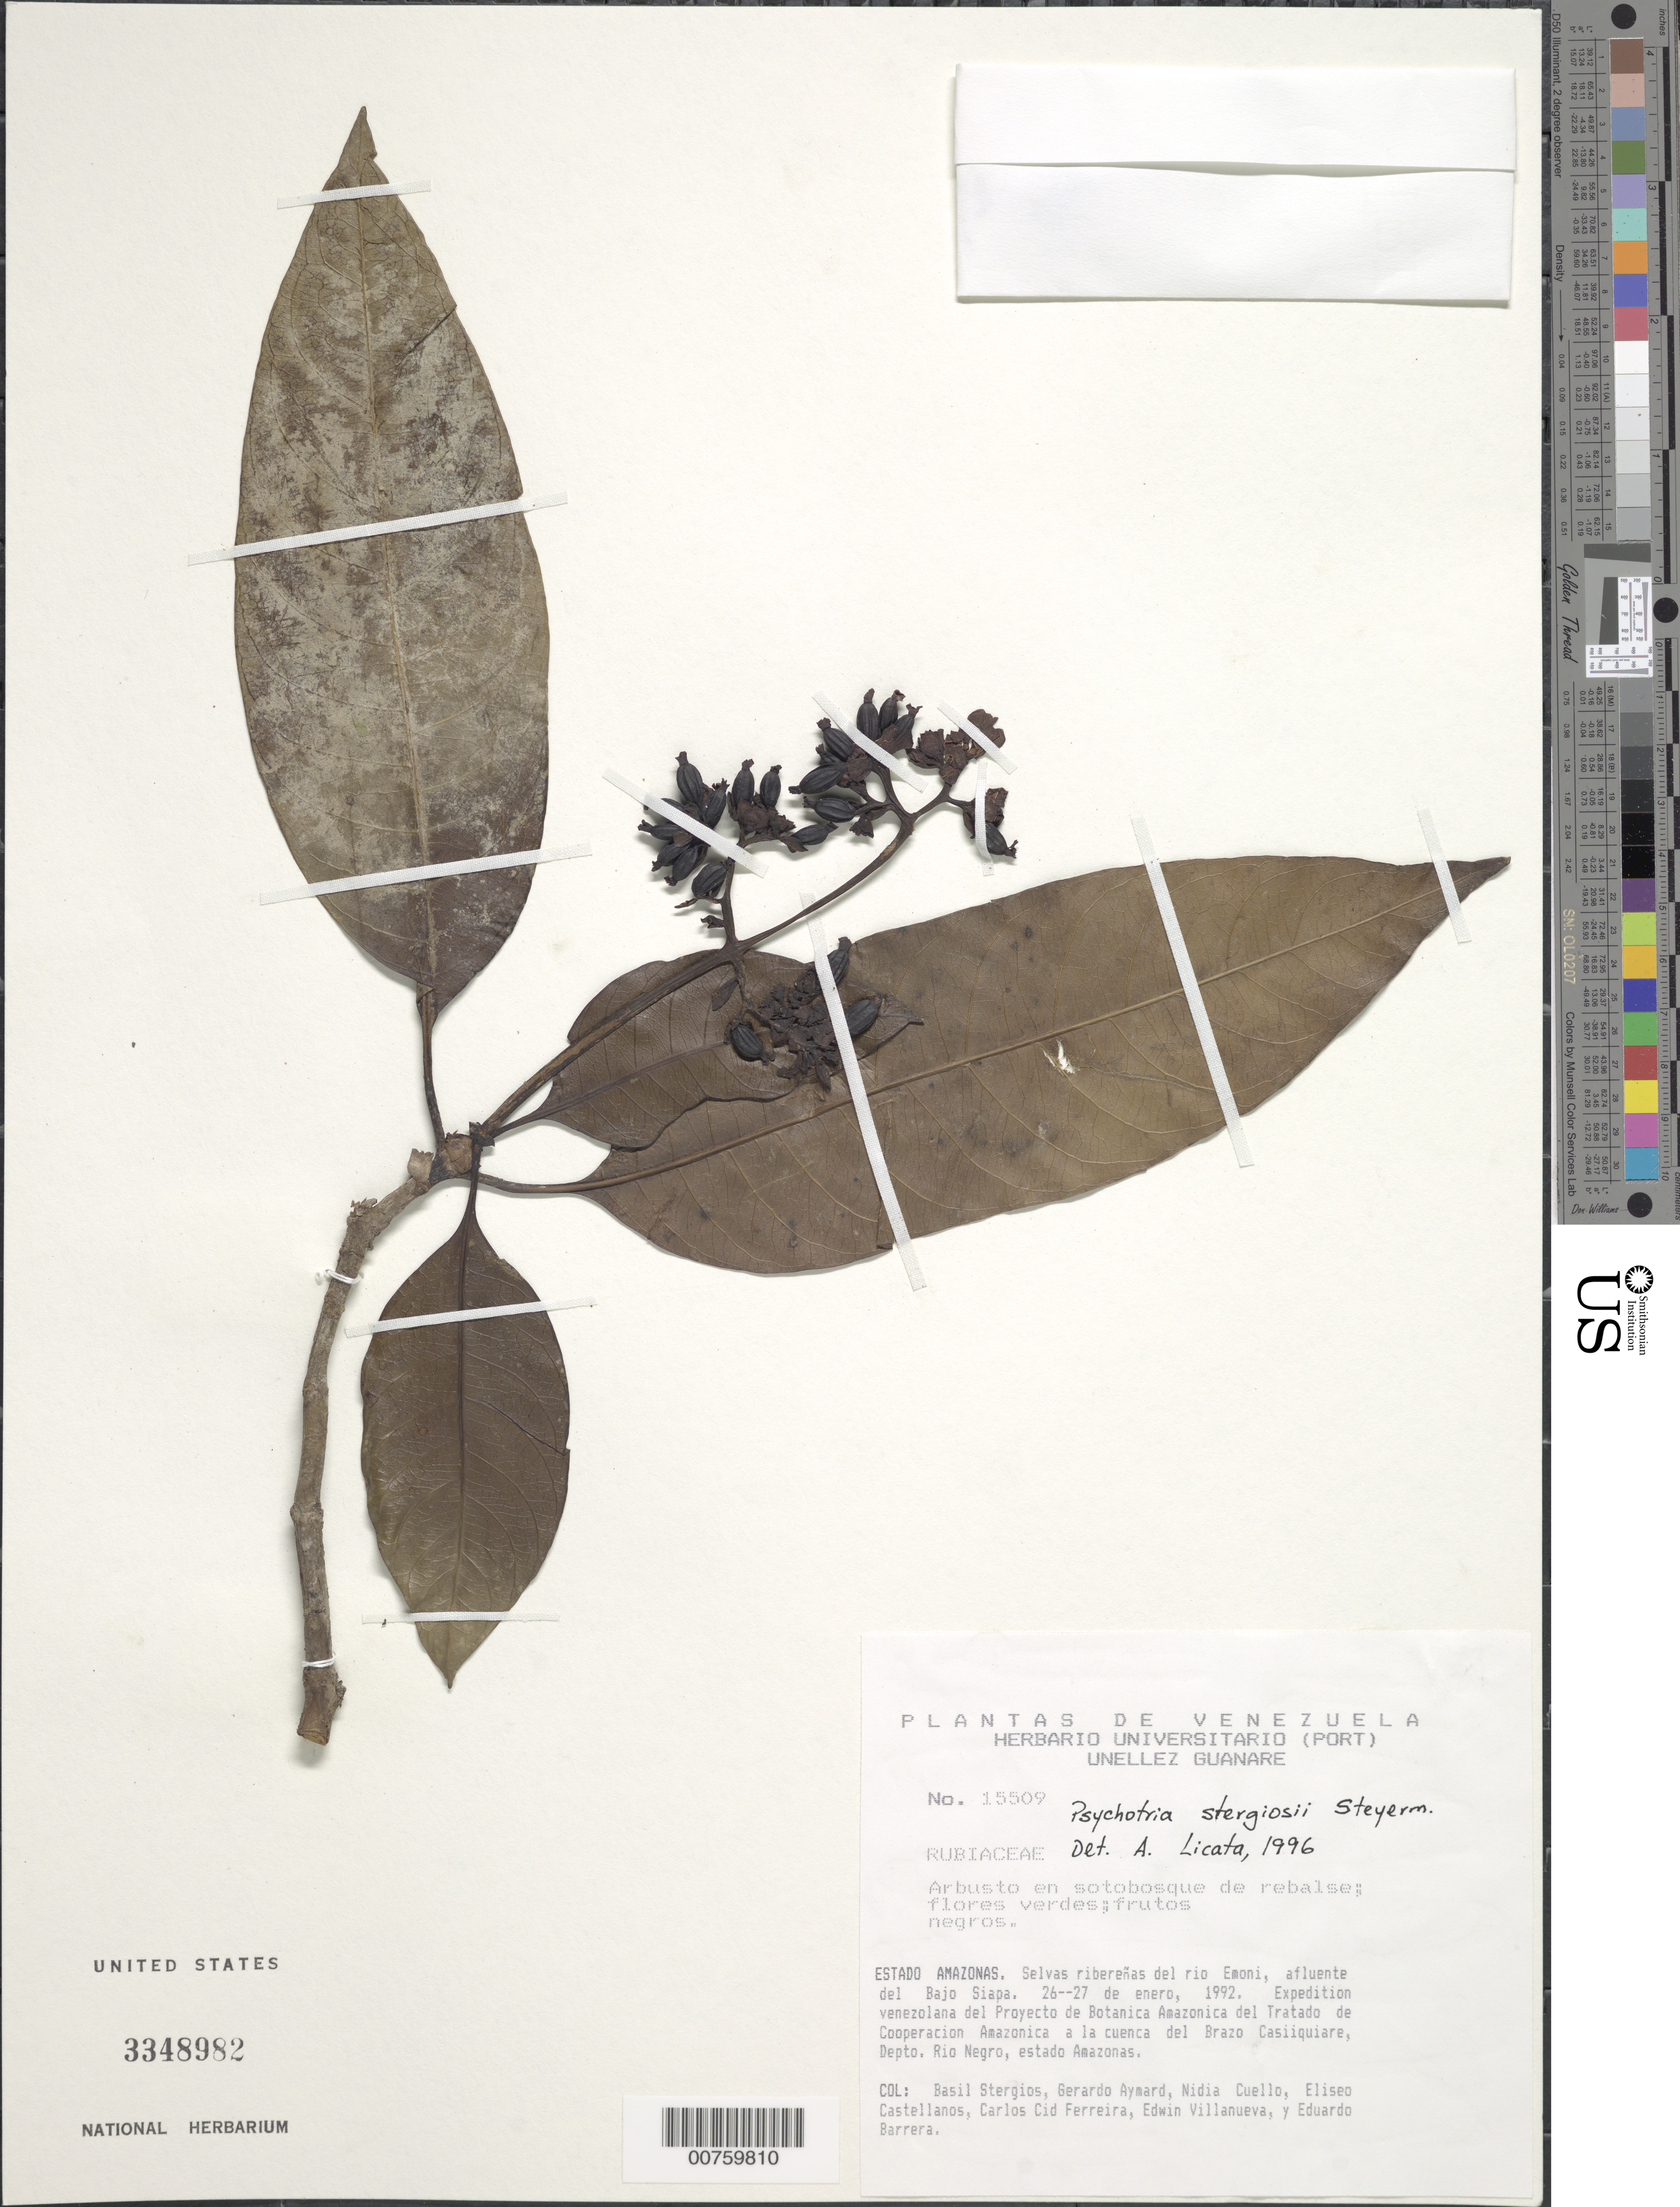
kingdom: Plantae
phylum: Tracheophyta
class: Magnoliopsida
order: Gentianales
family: Rubiaceae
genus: Psychotria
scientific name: Psychotria stergiosii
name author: Steyerm.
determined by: Licata, A., (PORT), Univ. Nac. Exp. de los Llanos Ezequiel Zamora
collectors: B. G. Stergios, G. A. Aymard, N. L. Cuello, E. Castellanos, C. A. Cid Ferreira, E. Villanueva & E. Barrera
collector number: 15509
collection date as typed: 26-Jan-92 to 27-Jan-92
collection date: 1992-01-26/1992-01-27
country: Venezuela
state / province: Amazonas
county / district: Río Negro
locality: Río Emoni, afluente del Bajo Siapa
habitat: Sotobosque de rebalse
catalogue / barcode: US 3348982